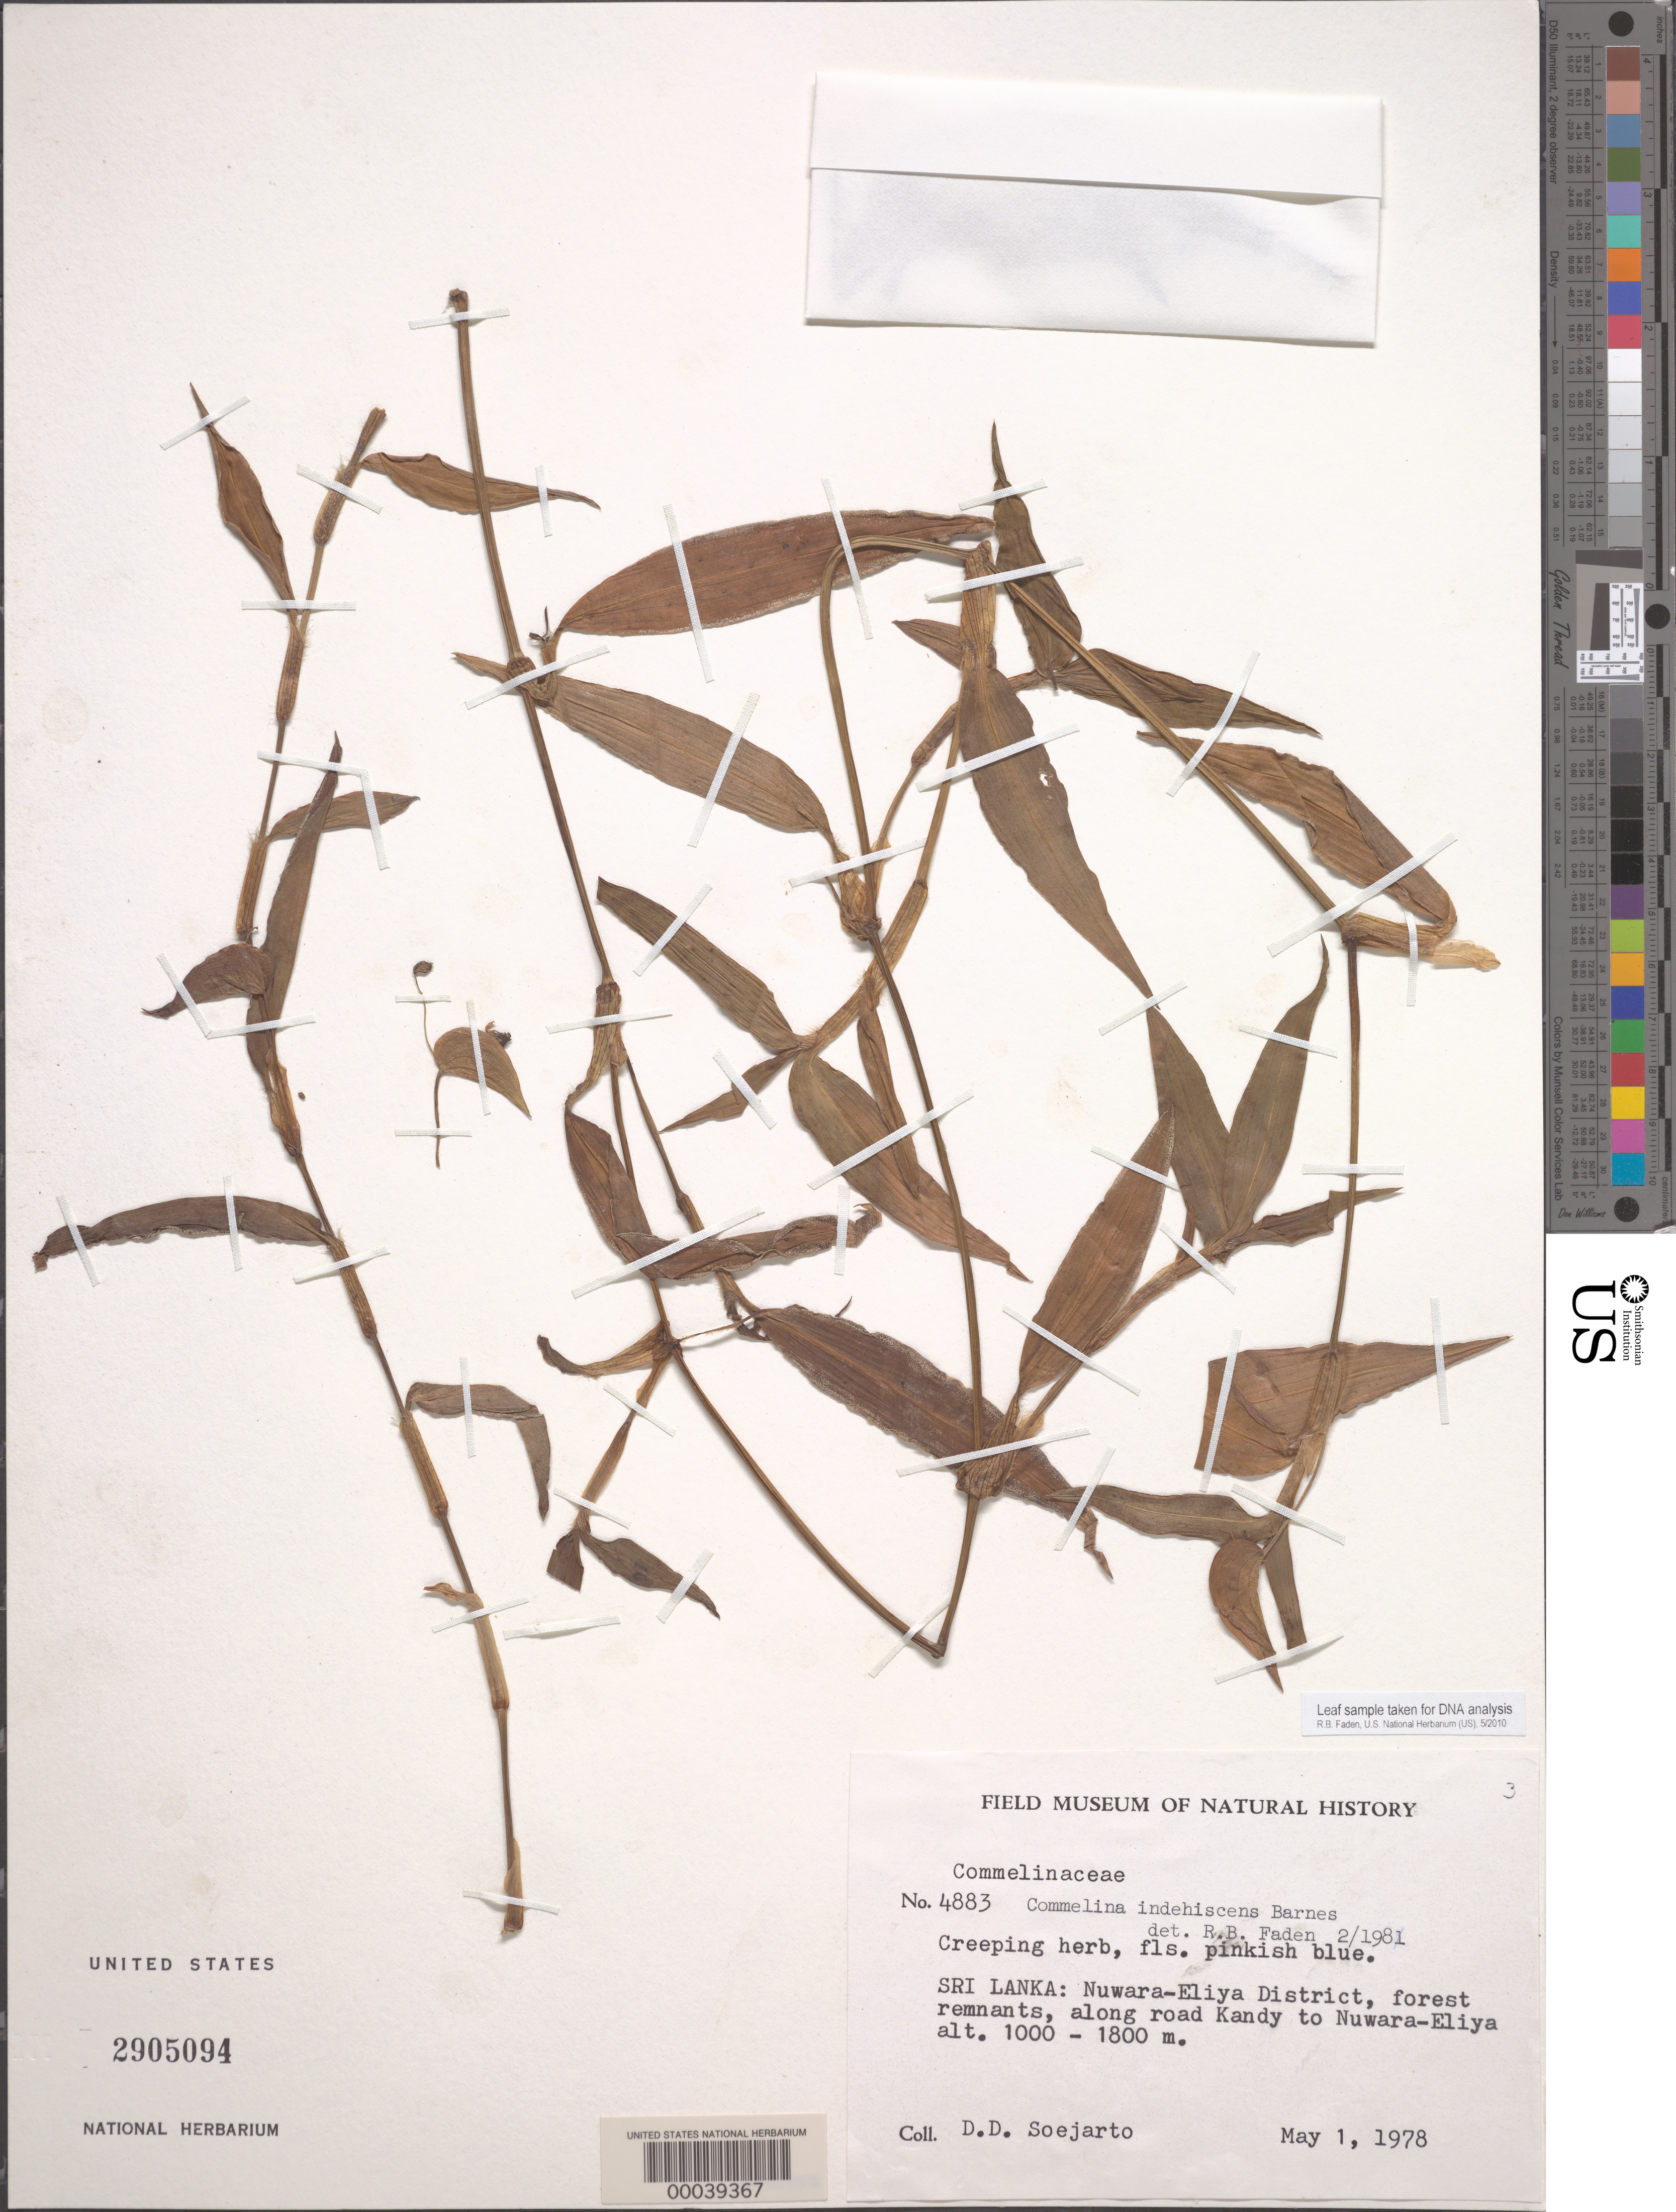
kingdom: Plantae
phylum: Tracheophyta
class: Liliopsida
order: Commelinales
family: Commelinaceae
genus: Commelina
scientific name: Commelina indehiscens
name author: E. Barnes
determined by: Faden, Robert B., (US), Smithsonian Institution - National Museum of Natural History (UNITED STATES)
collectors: D. D. Soejarto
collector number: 4883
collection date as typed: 01 May 1978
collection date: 1978-05-01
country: Sri Lanka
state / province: Central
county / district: Nuwara Eliya Dist.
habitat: Forest remnants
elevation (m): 1000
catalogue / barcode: US 2905094